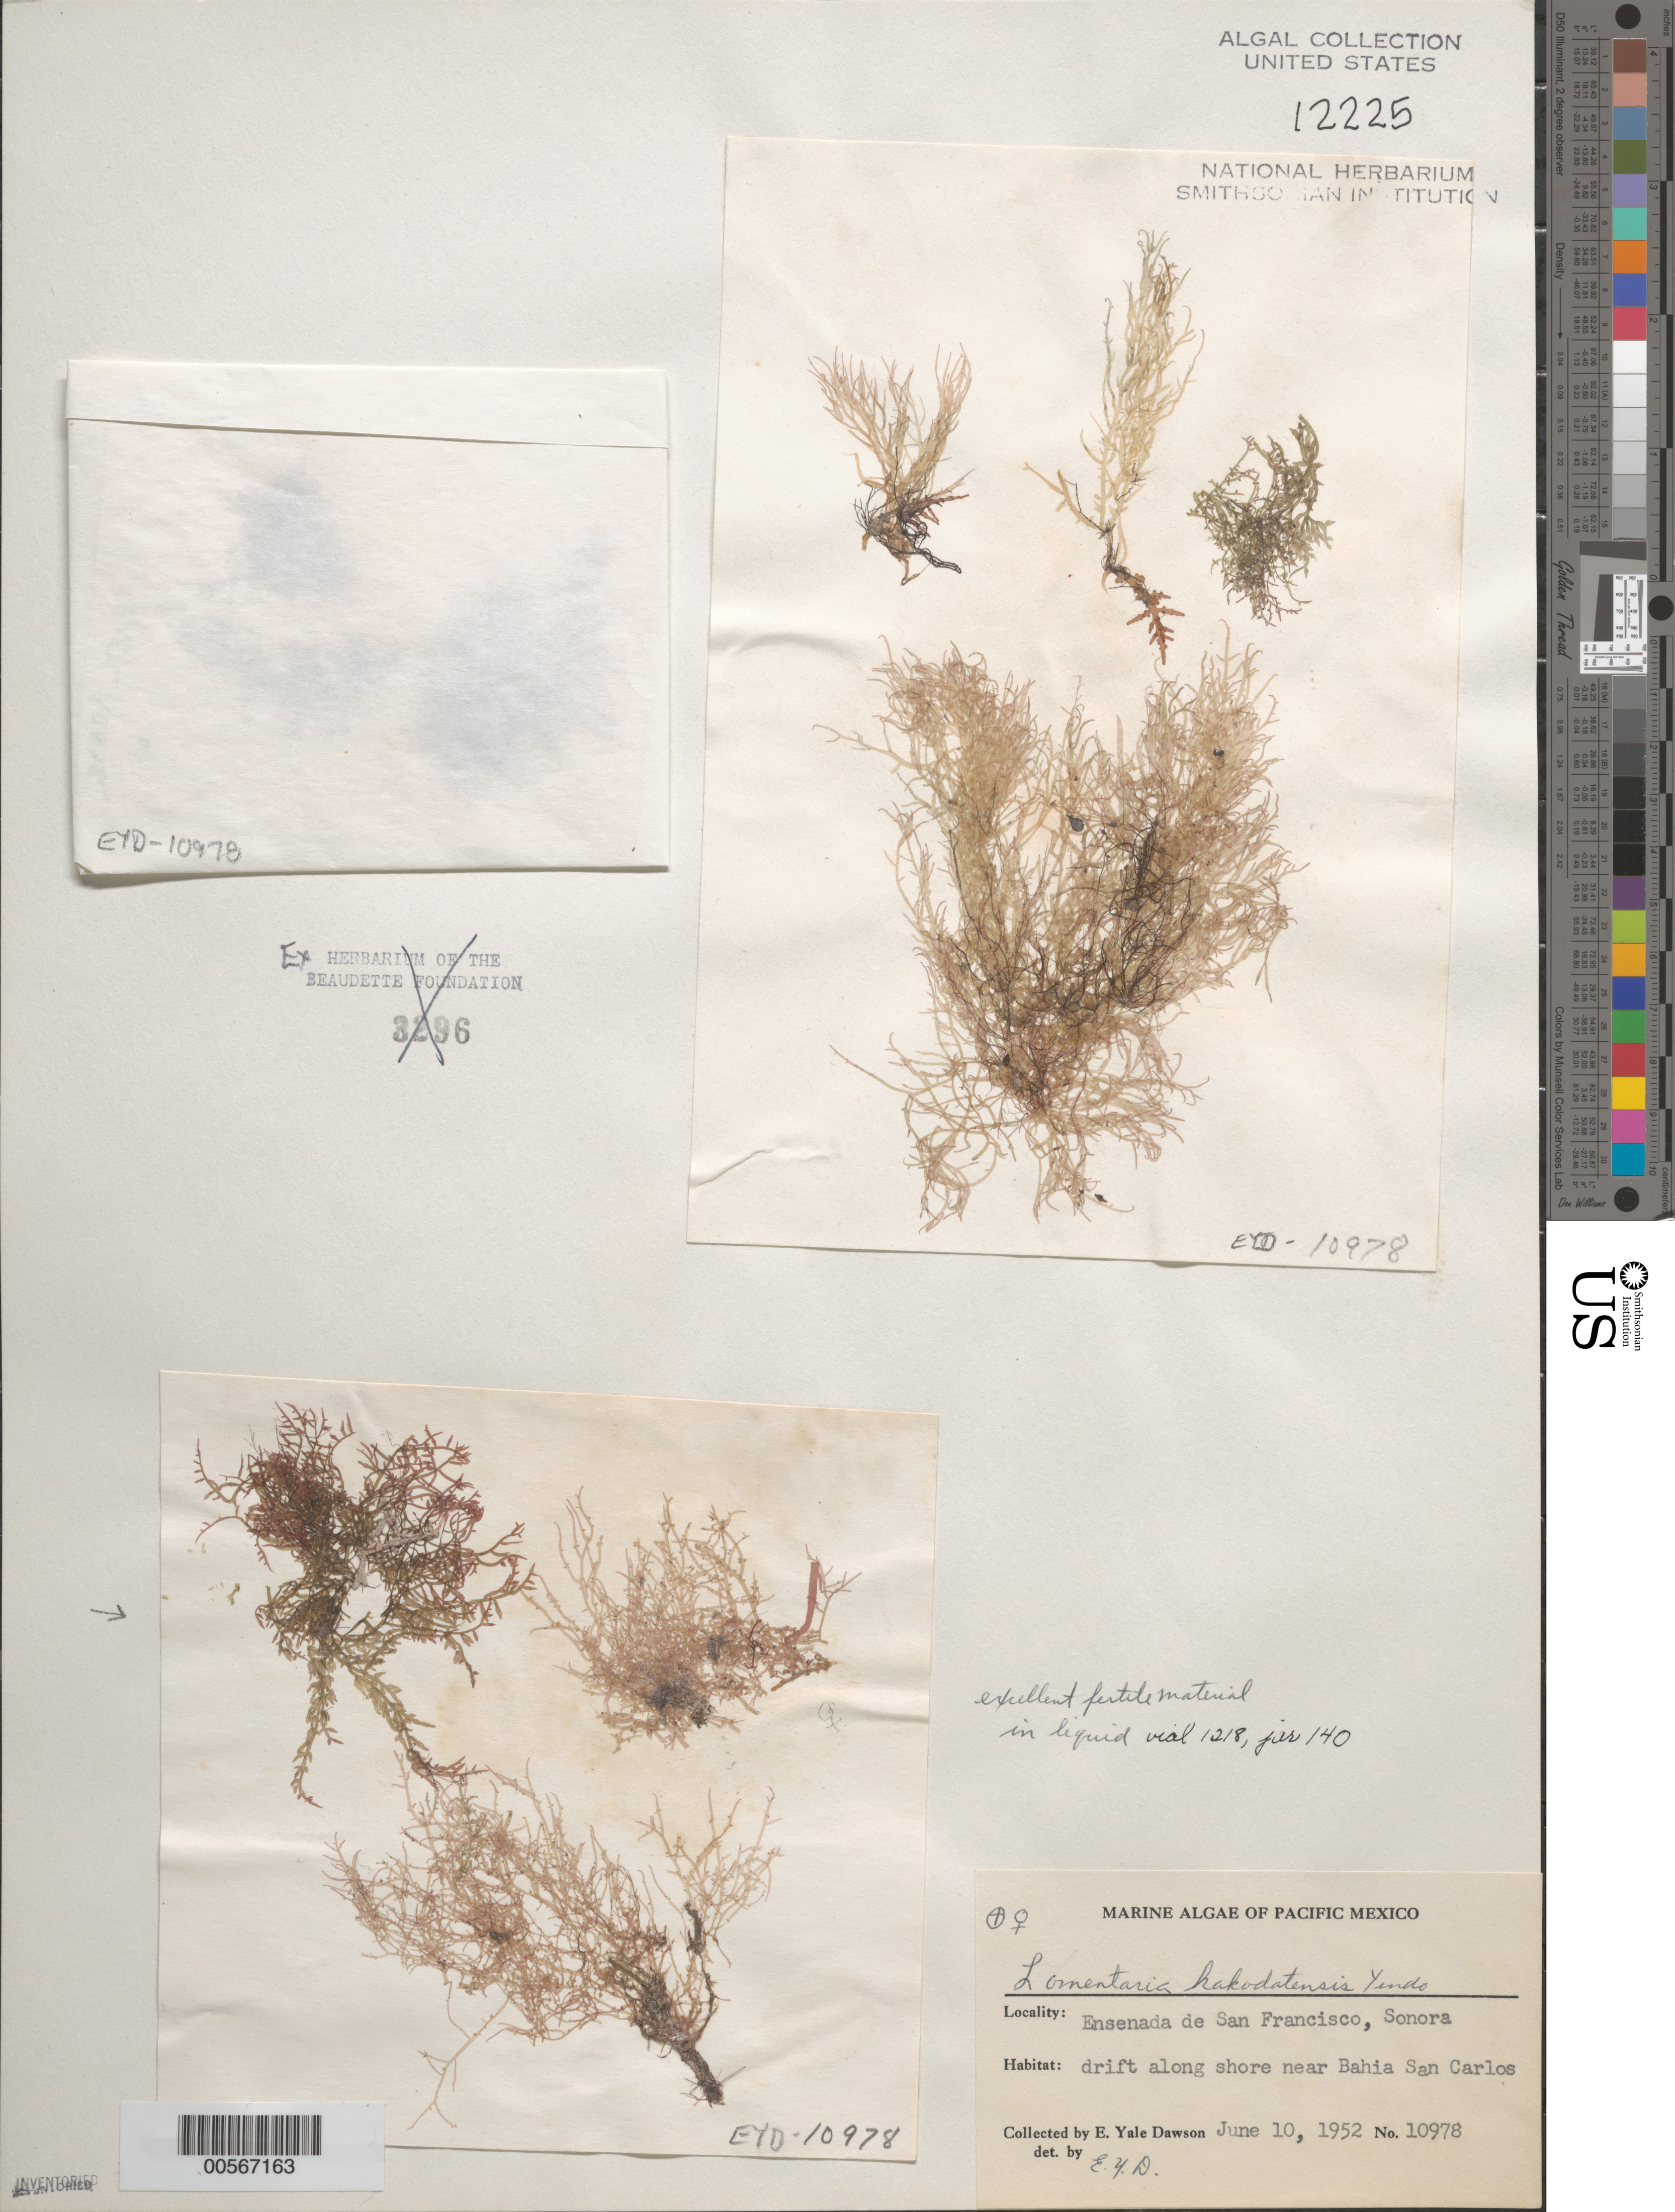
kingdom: Plantae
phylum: Rhodophyta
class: Florideophyceae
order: Rhodymeniales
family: Lomentariaceae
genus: Yendoa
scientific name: Yendoa hakodatensis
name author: (Yendo) Santos et al.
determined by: Algae name updating Project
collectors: E. Y. Dawson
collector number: EYD 18978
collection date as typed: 10 Jun 1952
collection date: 1952-06-10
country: Mexico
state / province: Sonora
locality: Ensenada de San Francisco, near Bahia San Carlos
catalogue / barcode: US 12225